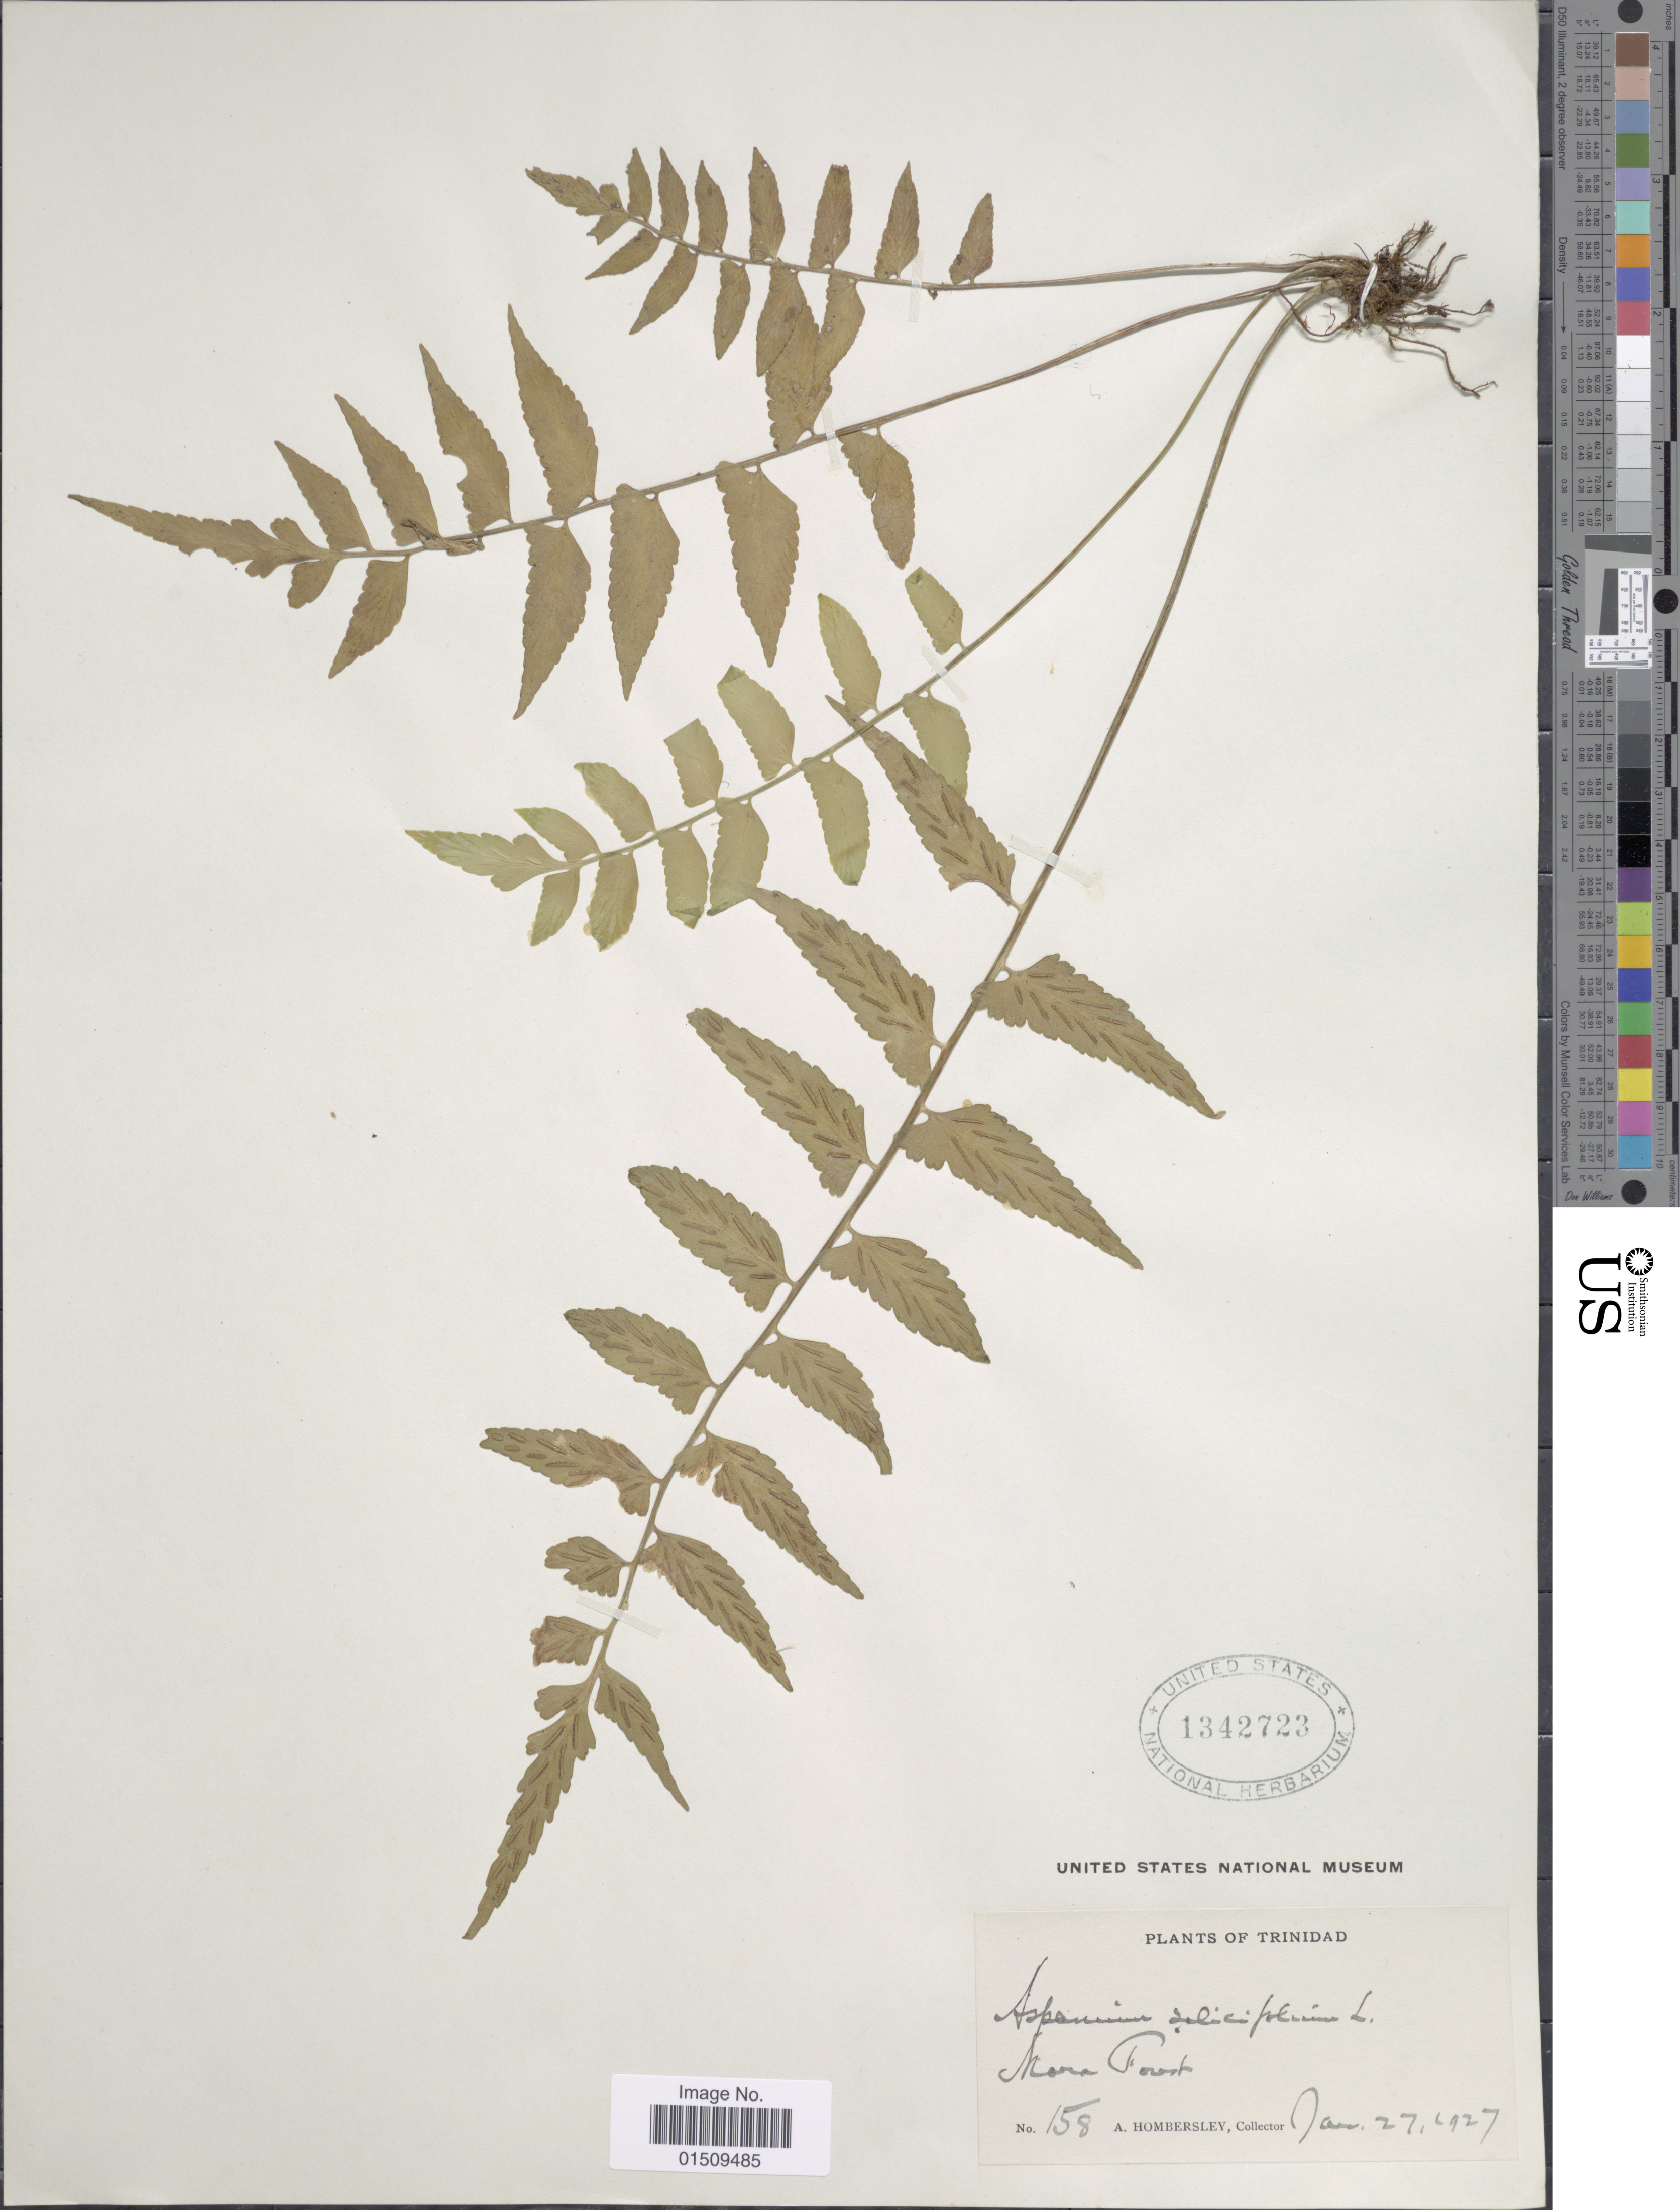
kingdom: Plantae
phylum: Tracheophyta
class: Polypodiopsida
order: Polypodiales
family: Aspleniaceae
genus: Asplenium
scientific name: Asplenium salicifolium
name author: L.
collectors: A. Hombersley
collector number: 158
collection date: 1927-01-27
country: Trinidad and Tobago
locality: Trinidad, Mora Forest.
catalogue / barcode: US 1342723